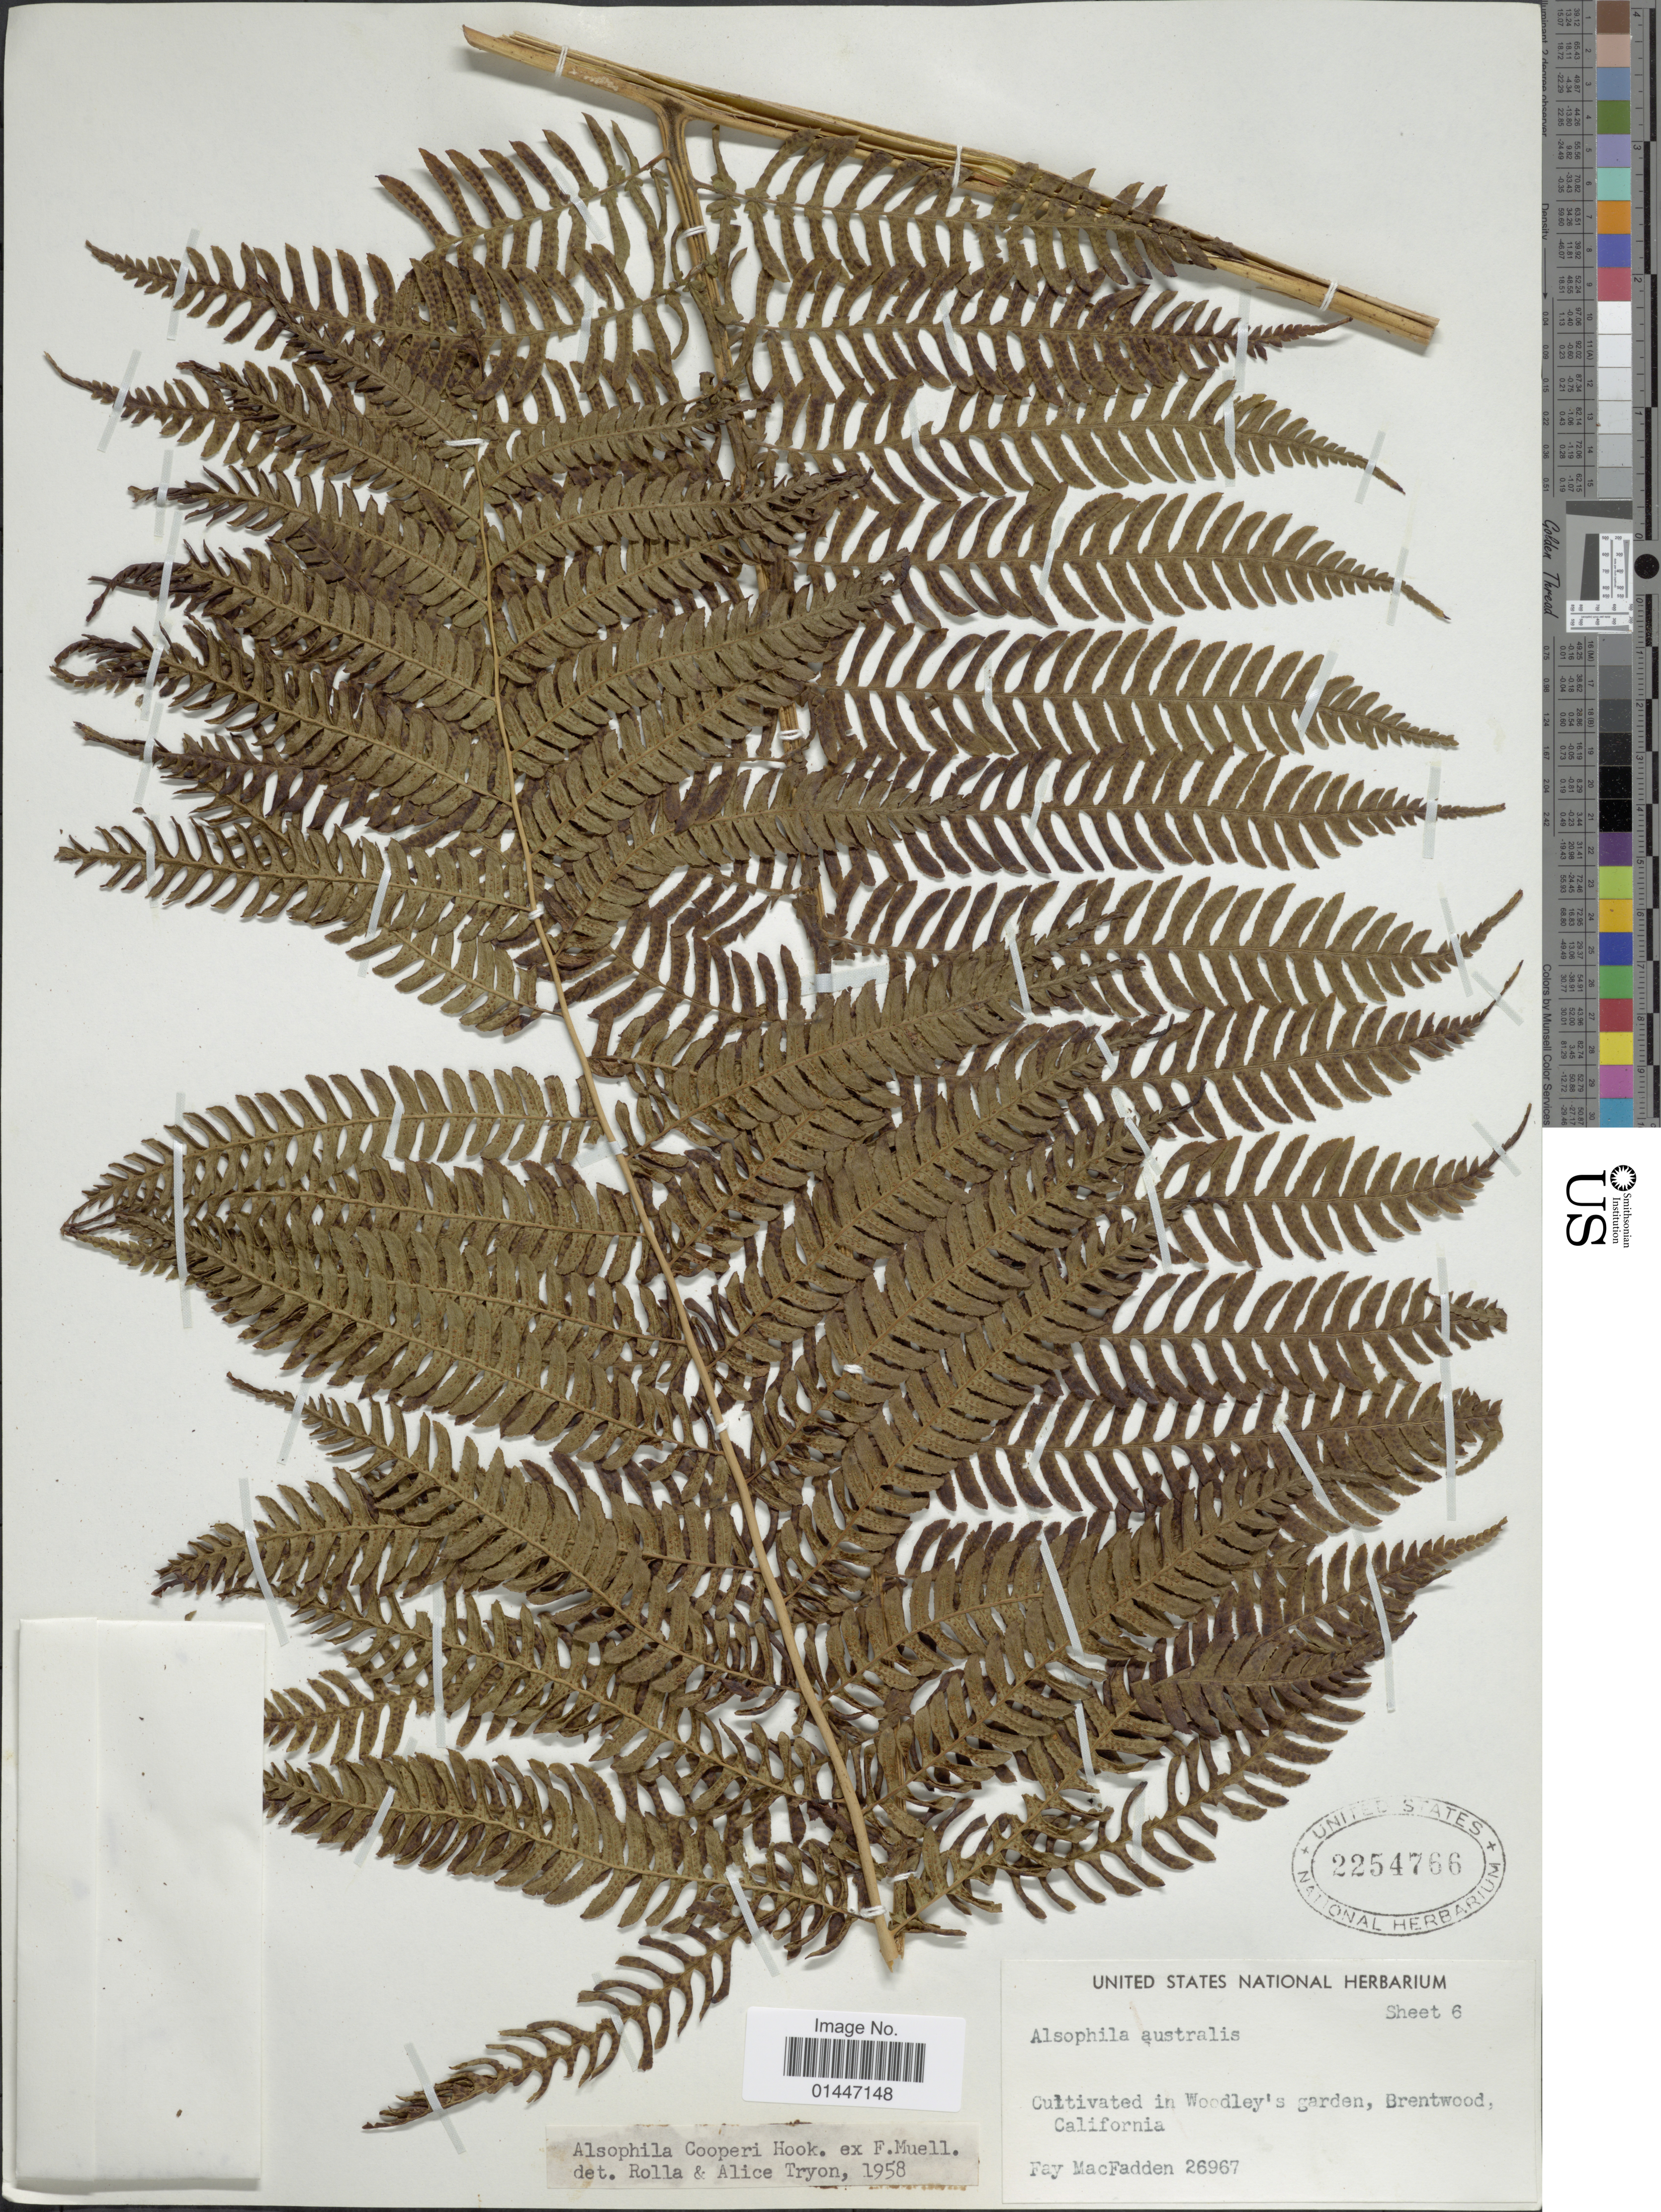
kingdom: Plantae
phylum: Tracheophyta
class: Polypodiopsida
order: Cyatheales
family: Cyatheaceae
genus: Sphaeropteris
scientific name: Sphaeropteris cooperi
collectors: F. MacFadden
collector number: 26967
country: United States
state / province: California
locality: In Woodley's garden, Brentwood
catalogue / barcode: US 2254766